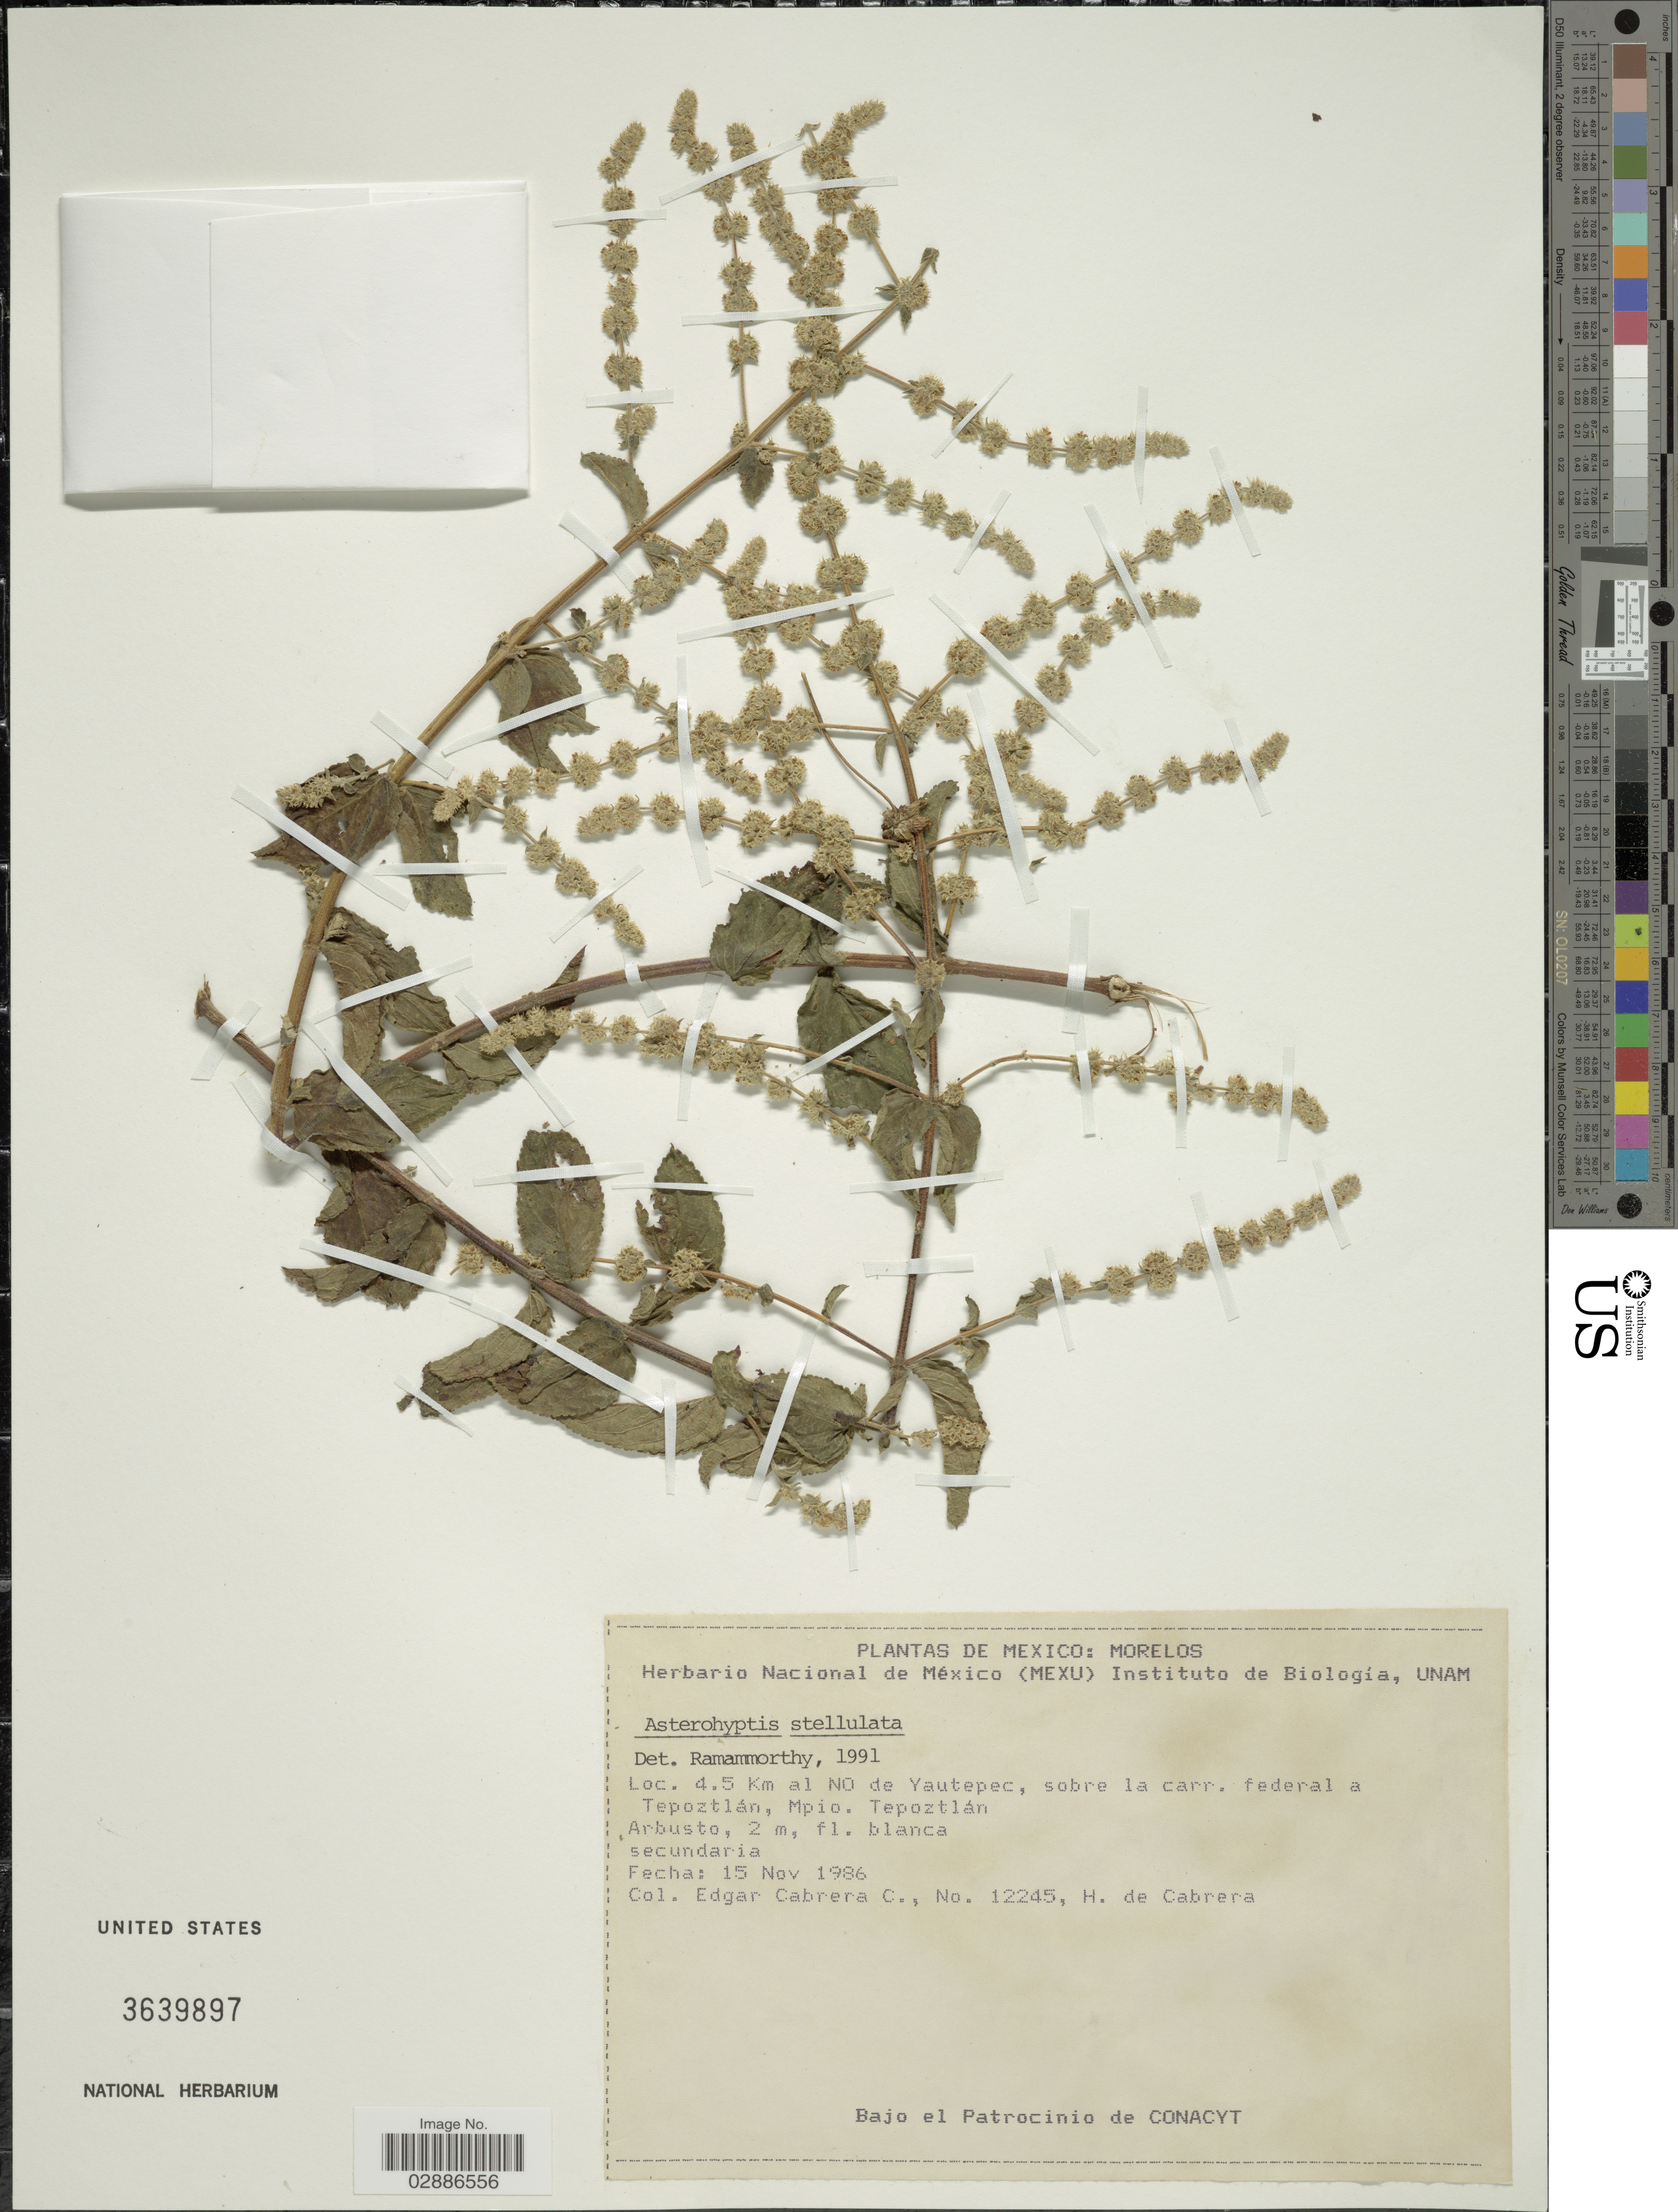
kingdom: Plantae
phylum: Tracheophyta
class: Magnoliopsida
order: Lamiales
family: Lamiaceae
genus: Asterohyptis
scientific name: Asterohyptis stellulata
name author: (Benth.) Epling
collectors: E. Cabrera C. & H. de Cabrera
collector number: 12245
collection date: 1986-11-15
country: Mexico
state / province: Morelos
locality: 4.5 Km al NO de Yautepec, sobre la carr. federal a Tepoztlán, Mpio. Tepoztlán.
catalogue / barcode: US 3639897